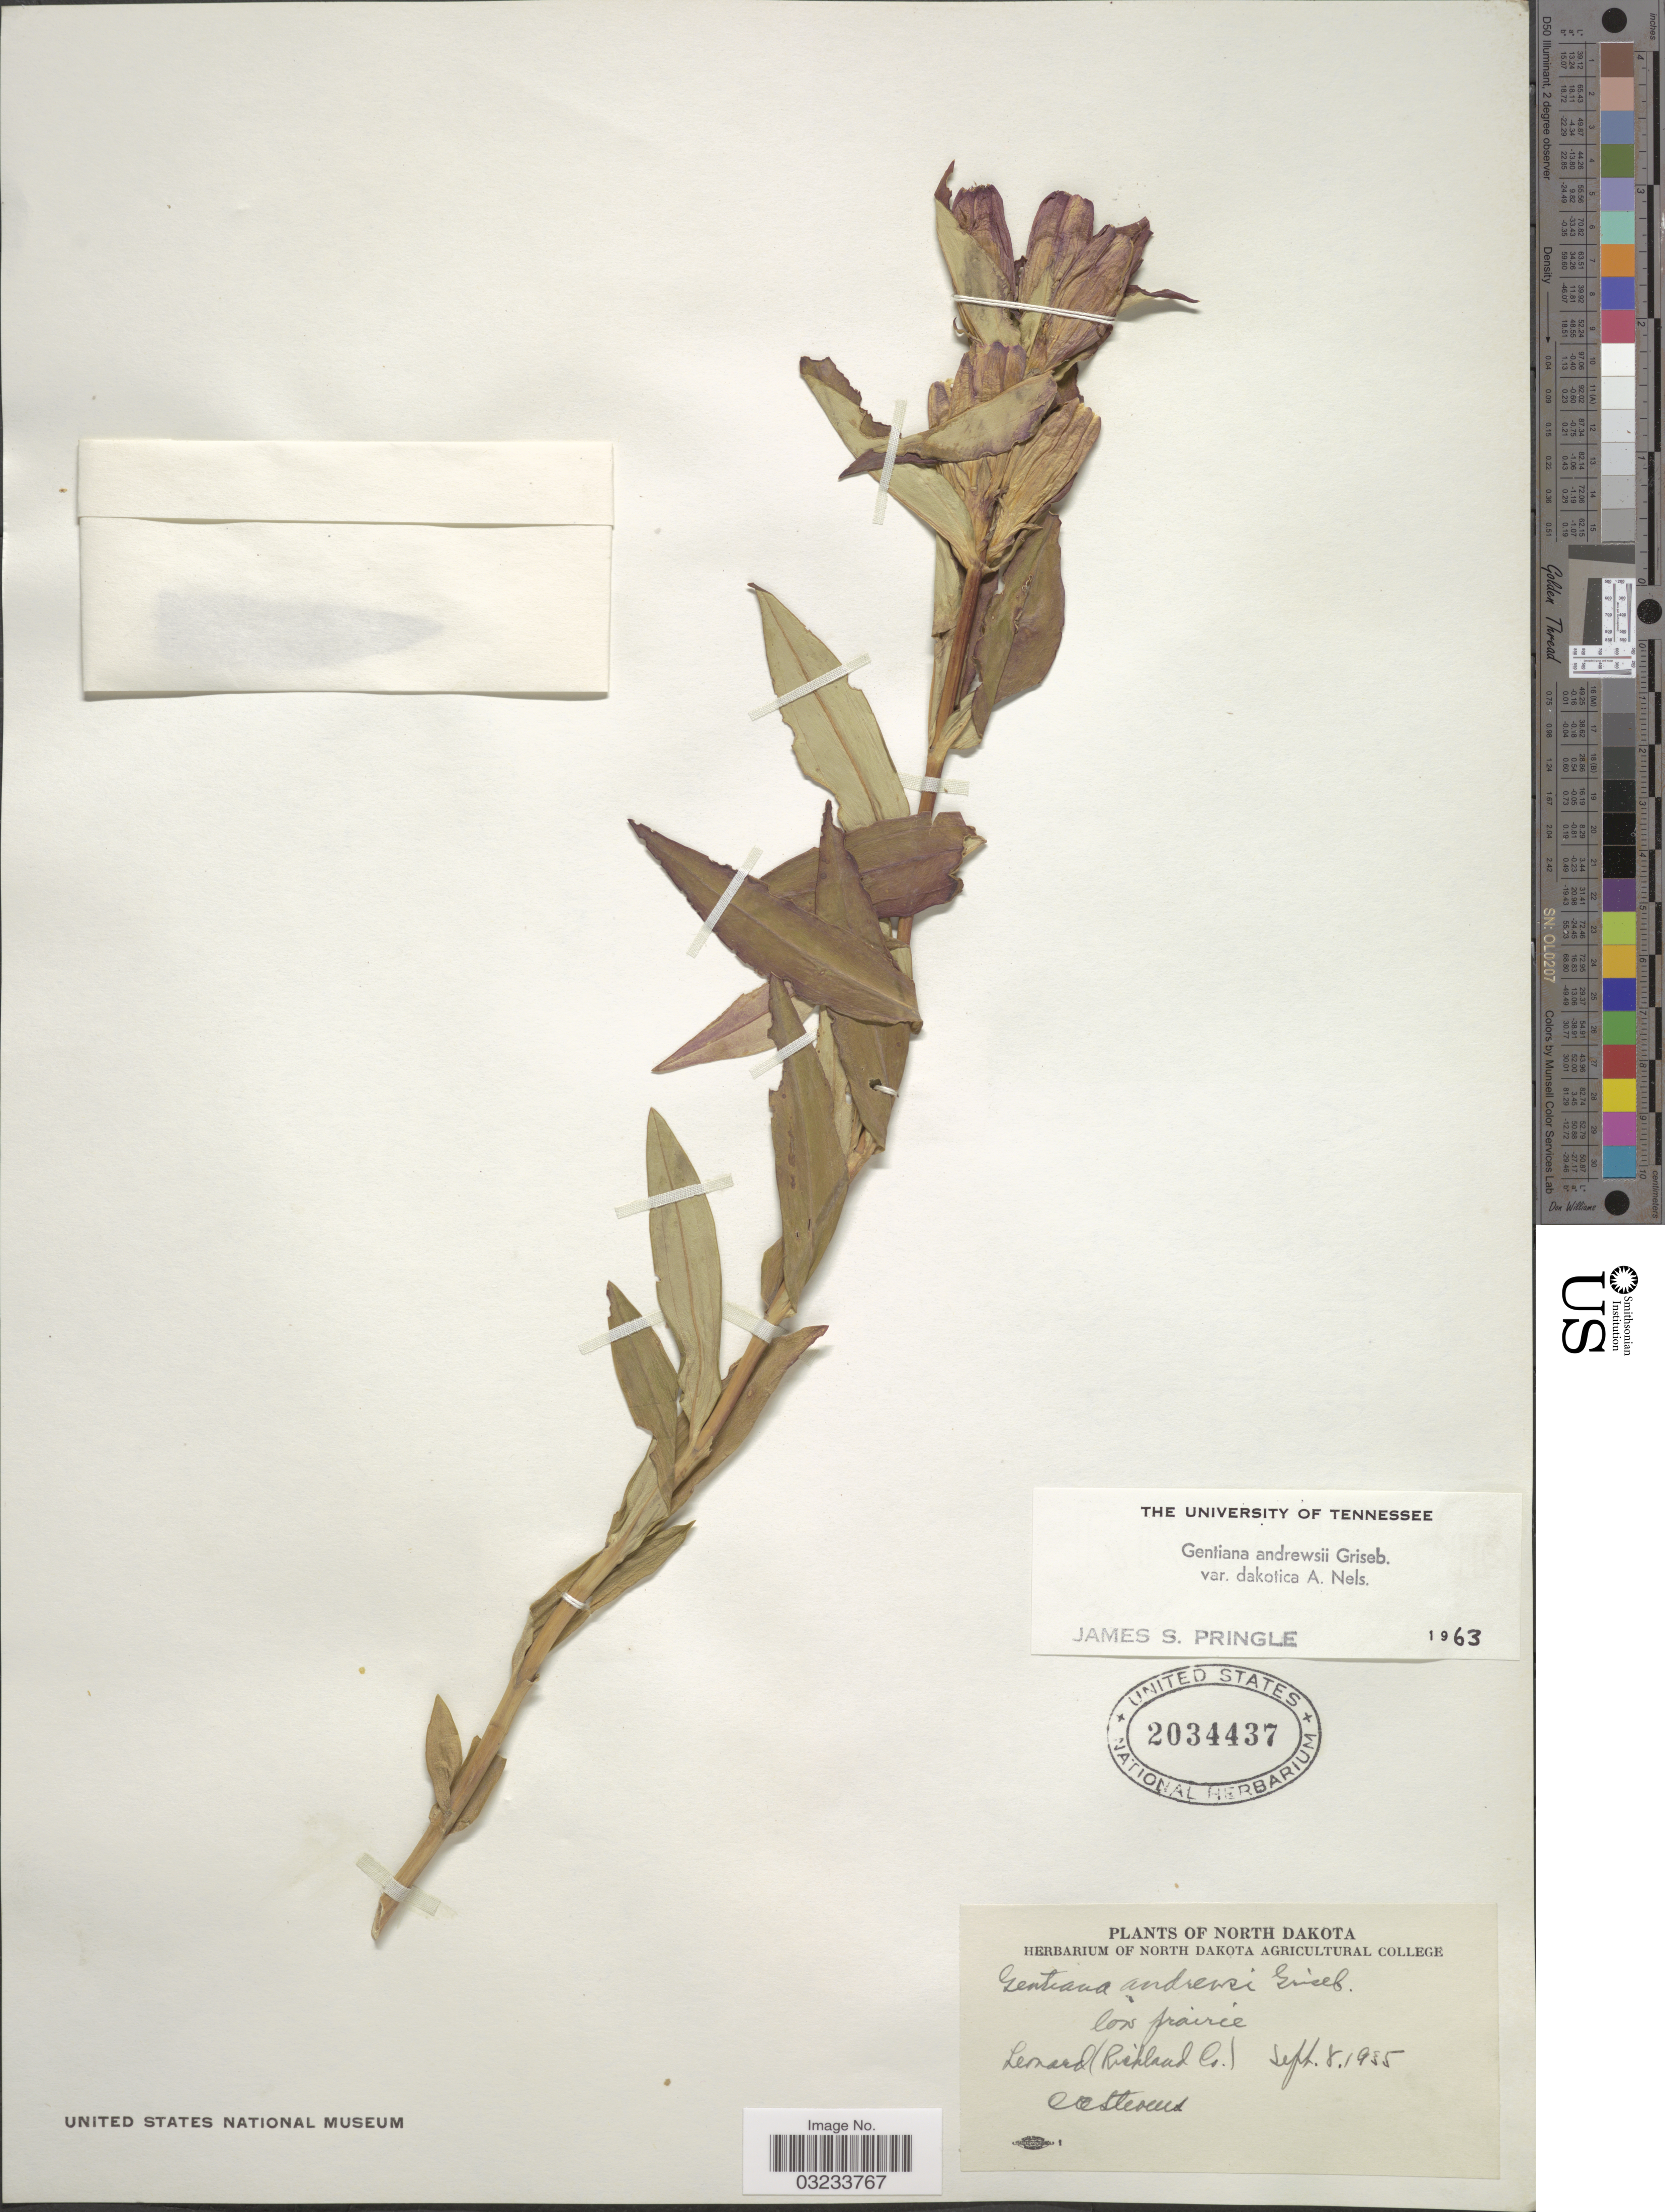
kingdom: Plantae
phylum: Tracheophyta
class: Magnoliopsida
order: Gentianales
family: Gentianaceae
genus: Gentiana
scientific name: Gentiana andrewsii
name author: Griseb.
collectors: O. A. Stevens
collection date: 1935-09-08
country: United States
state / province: North Dakota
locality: Leonard (Richland Co.).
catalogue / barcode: US 2034437